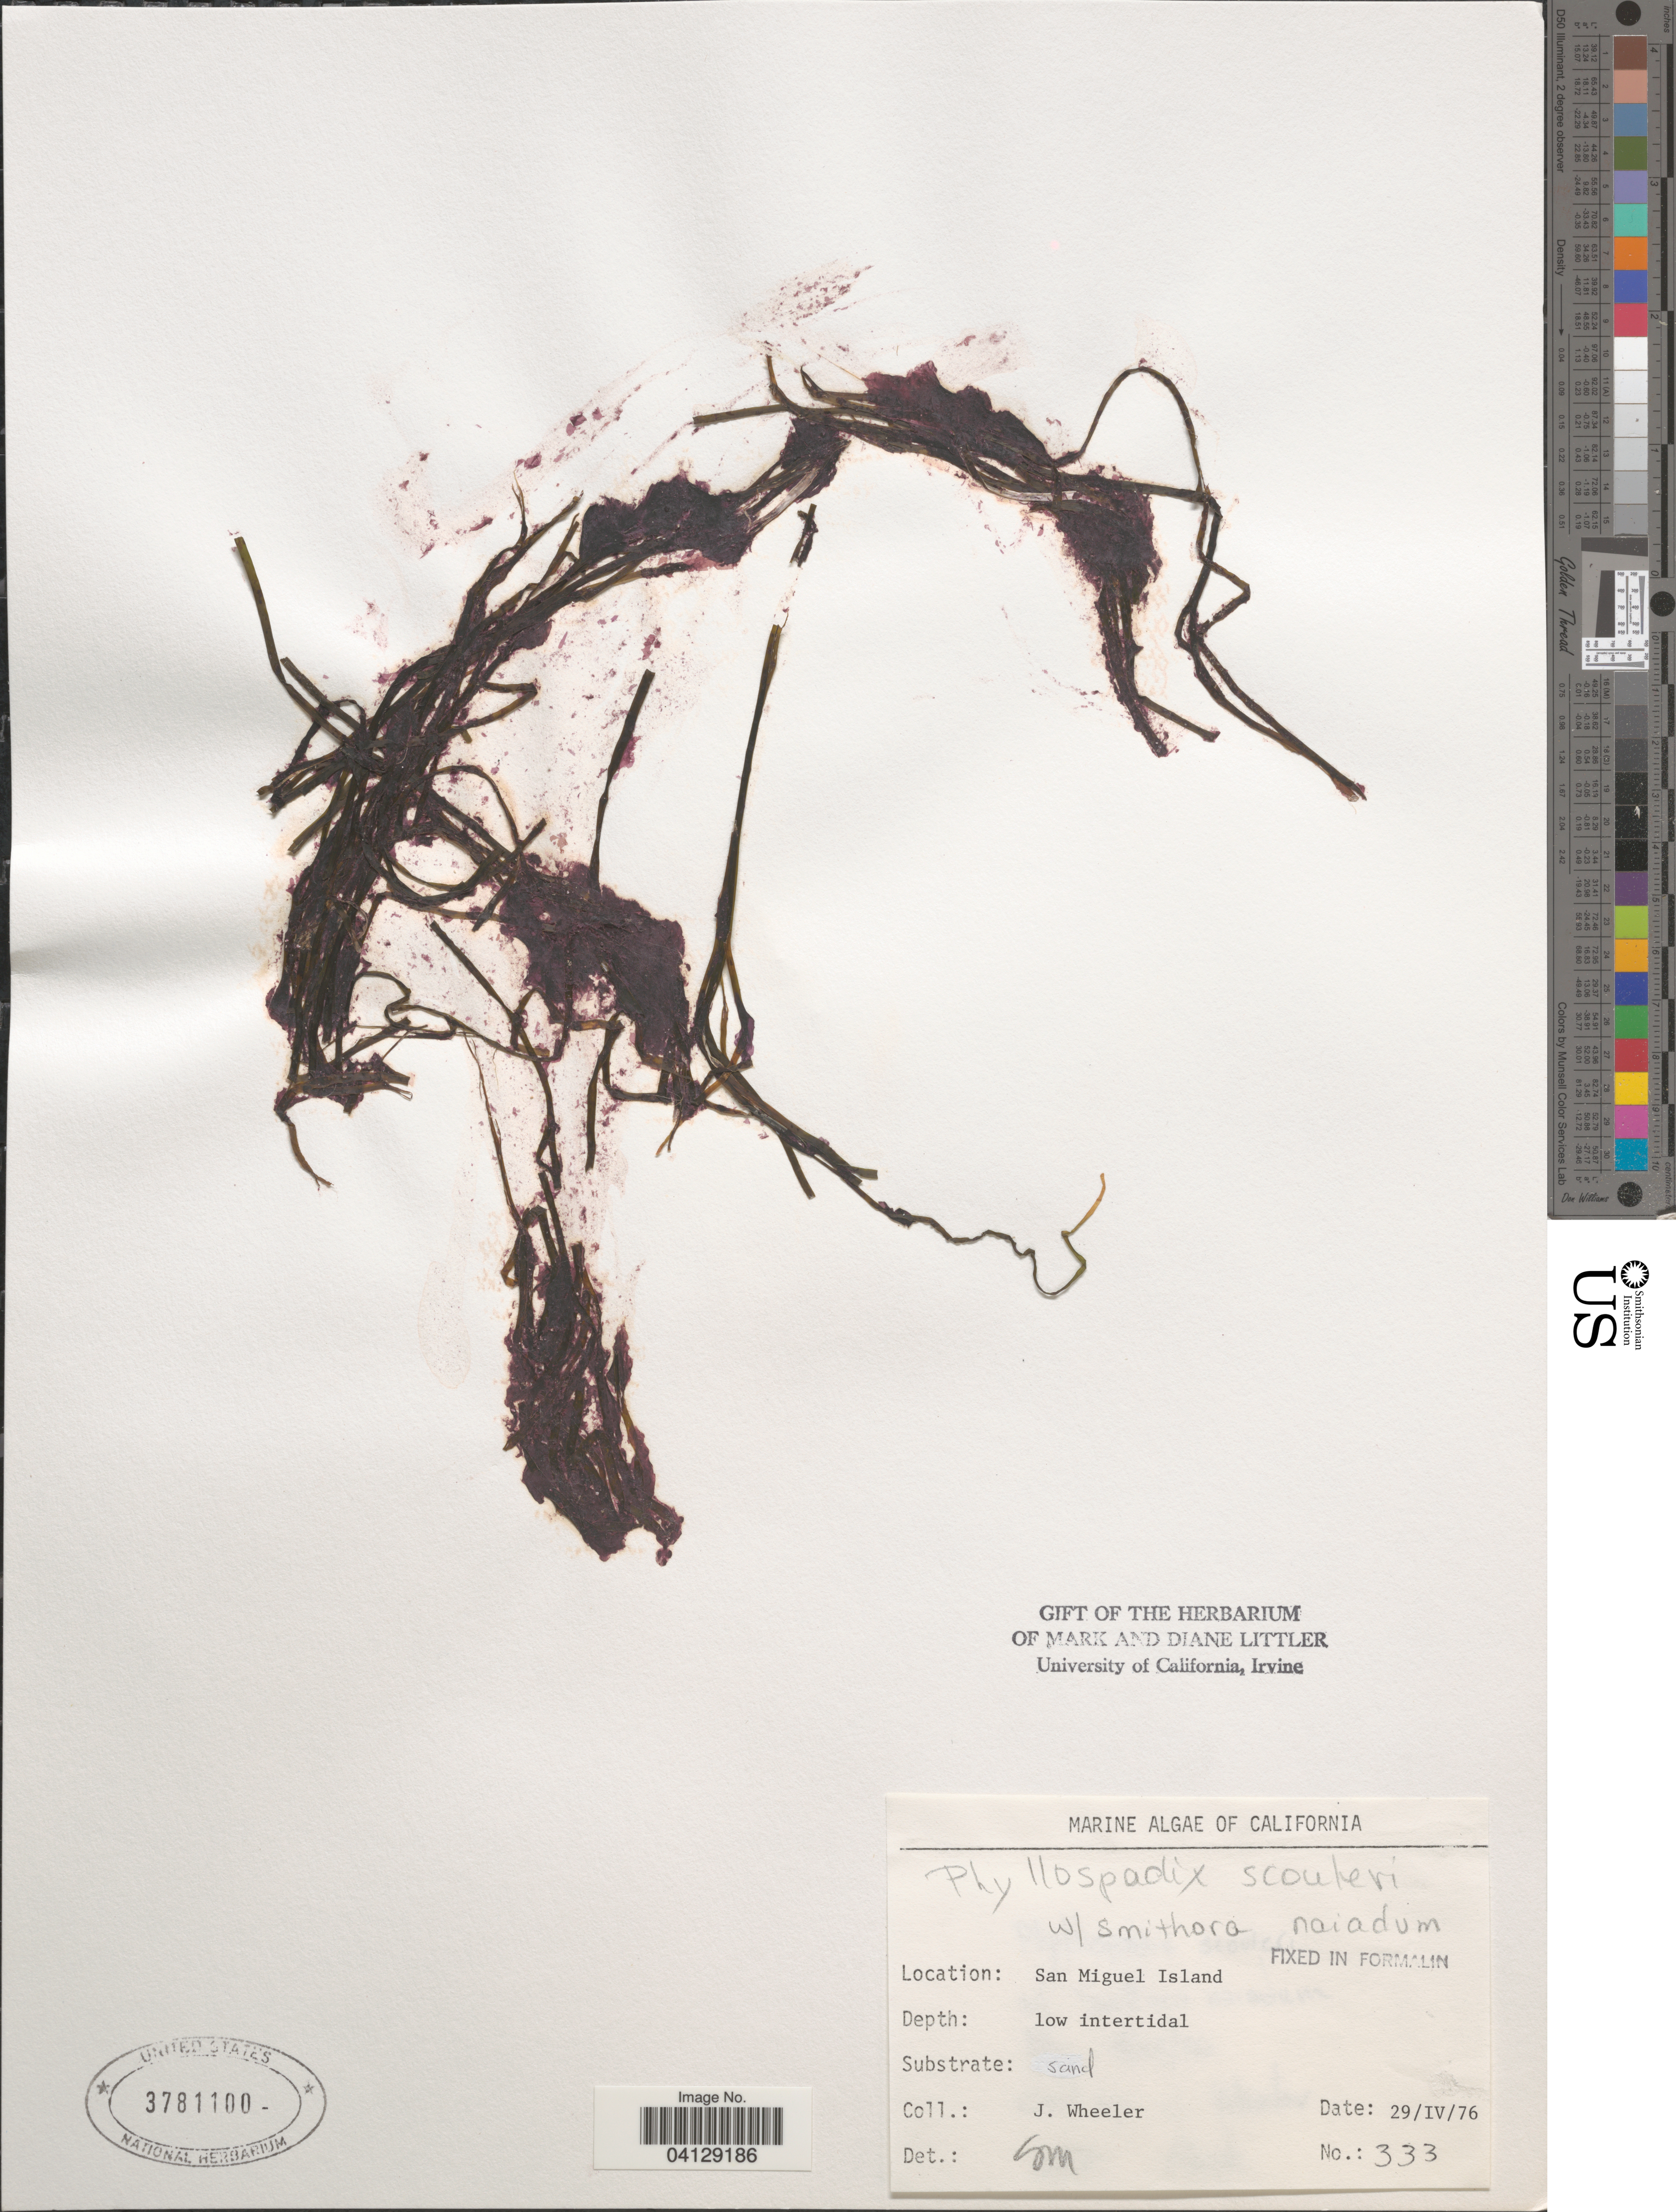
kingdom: Plantae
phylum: Tracheophyta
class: Liliopsida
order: Alismatales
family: Zosteraceae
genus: Phyllospadix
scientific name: Phyllospadix scouleri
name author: Hook.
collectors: J. Wheeler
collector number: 333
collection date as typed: Transcribed d/m/y: 29/4/76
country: United States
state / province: California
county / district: Santa Barbara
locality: San Miguel Island.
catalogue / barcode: US 3781100